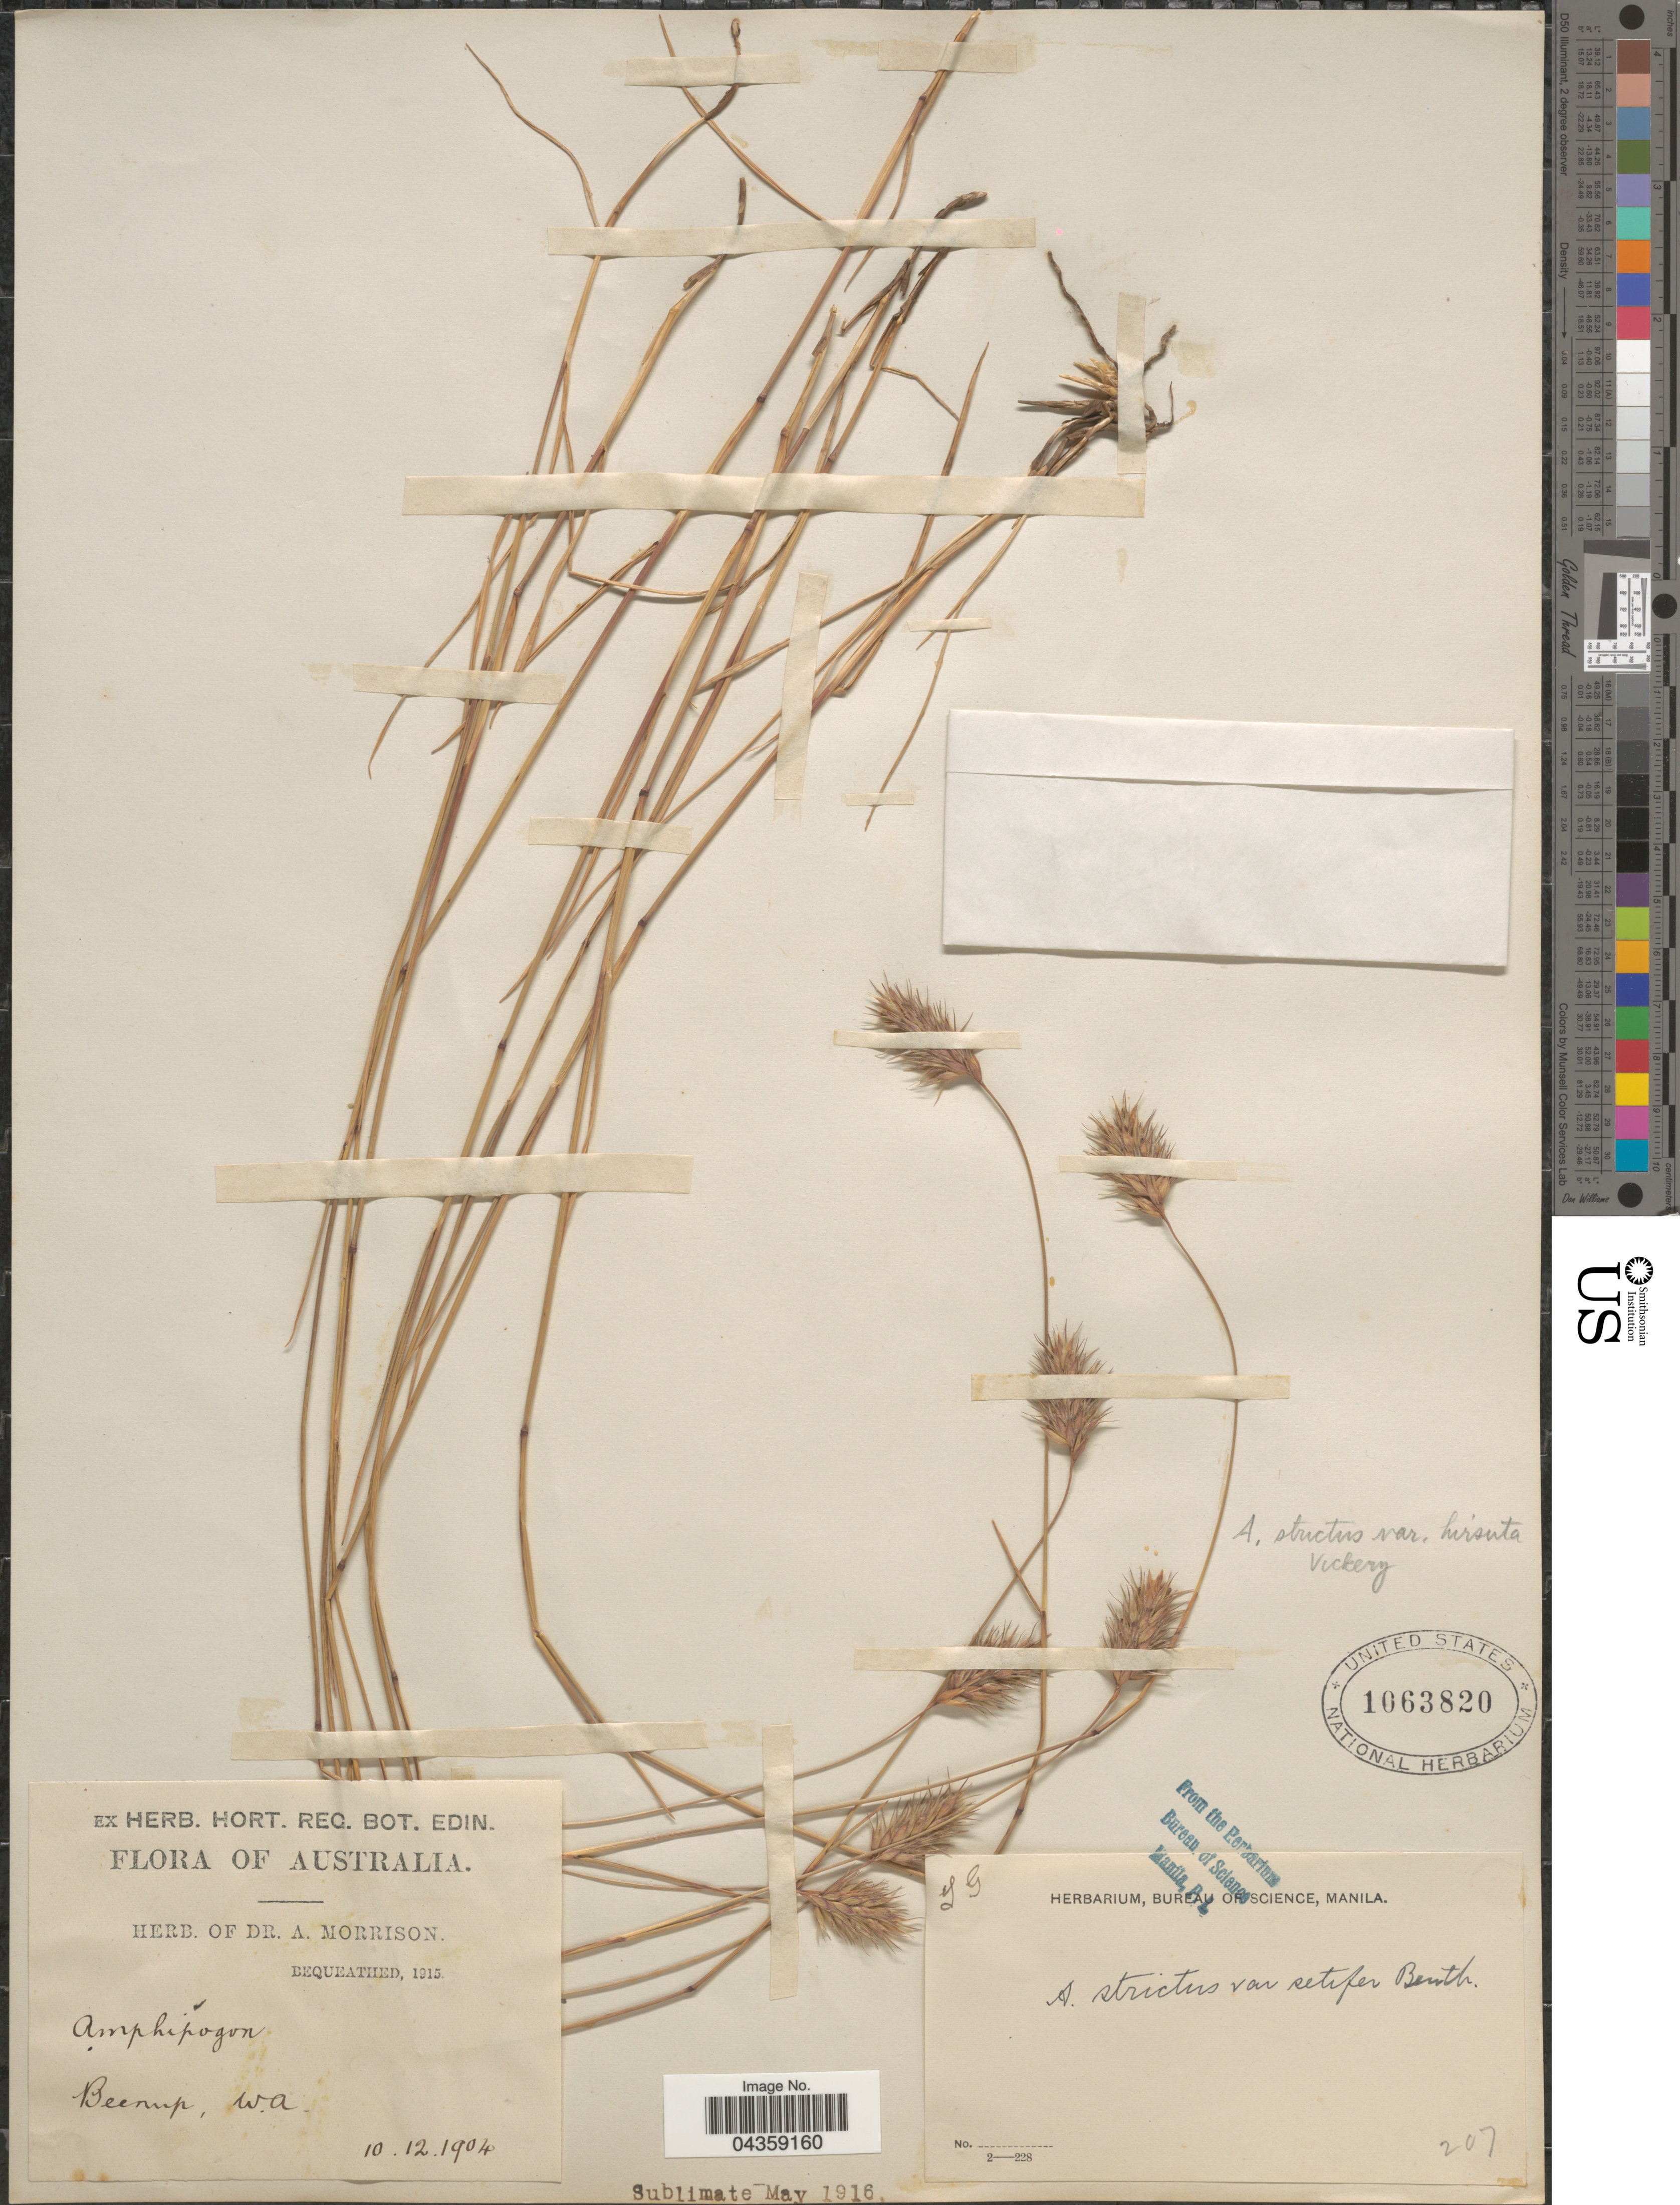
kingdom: Plantae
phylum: Tracheophyta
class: Liliopsida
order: Poales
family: Poaceae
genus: Amphipogon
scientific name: Amphipogon strictus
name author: R. Br.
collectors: ex herb. Dr. A. Morrison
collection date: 1904-12-10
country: Australia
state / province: Western Australia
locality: Beenup, W.A.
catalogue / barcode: US 1063820